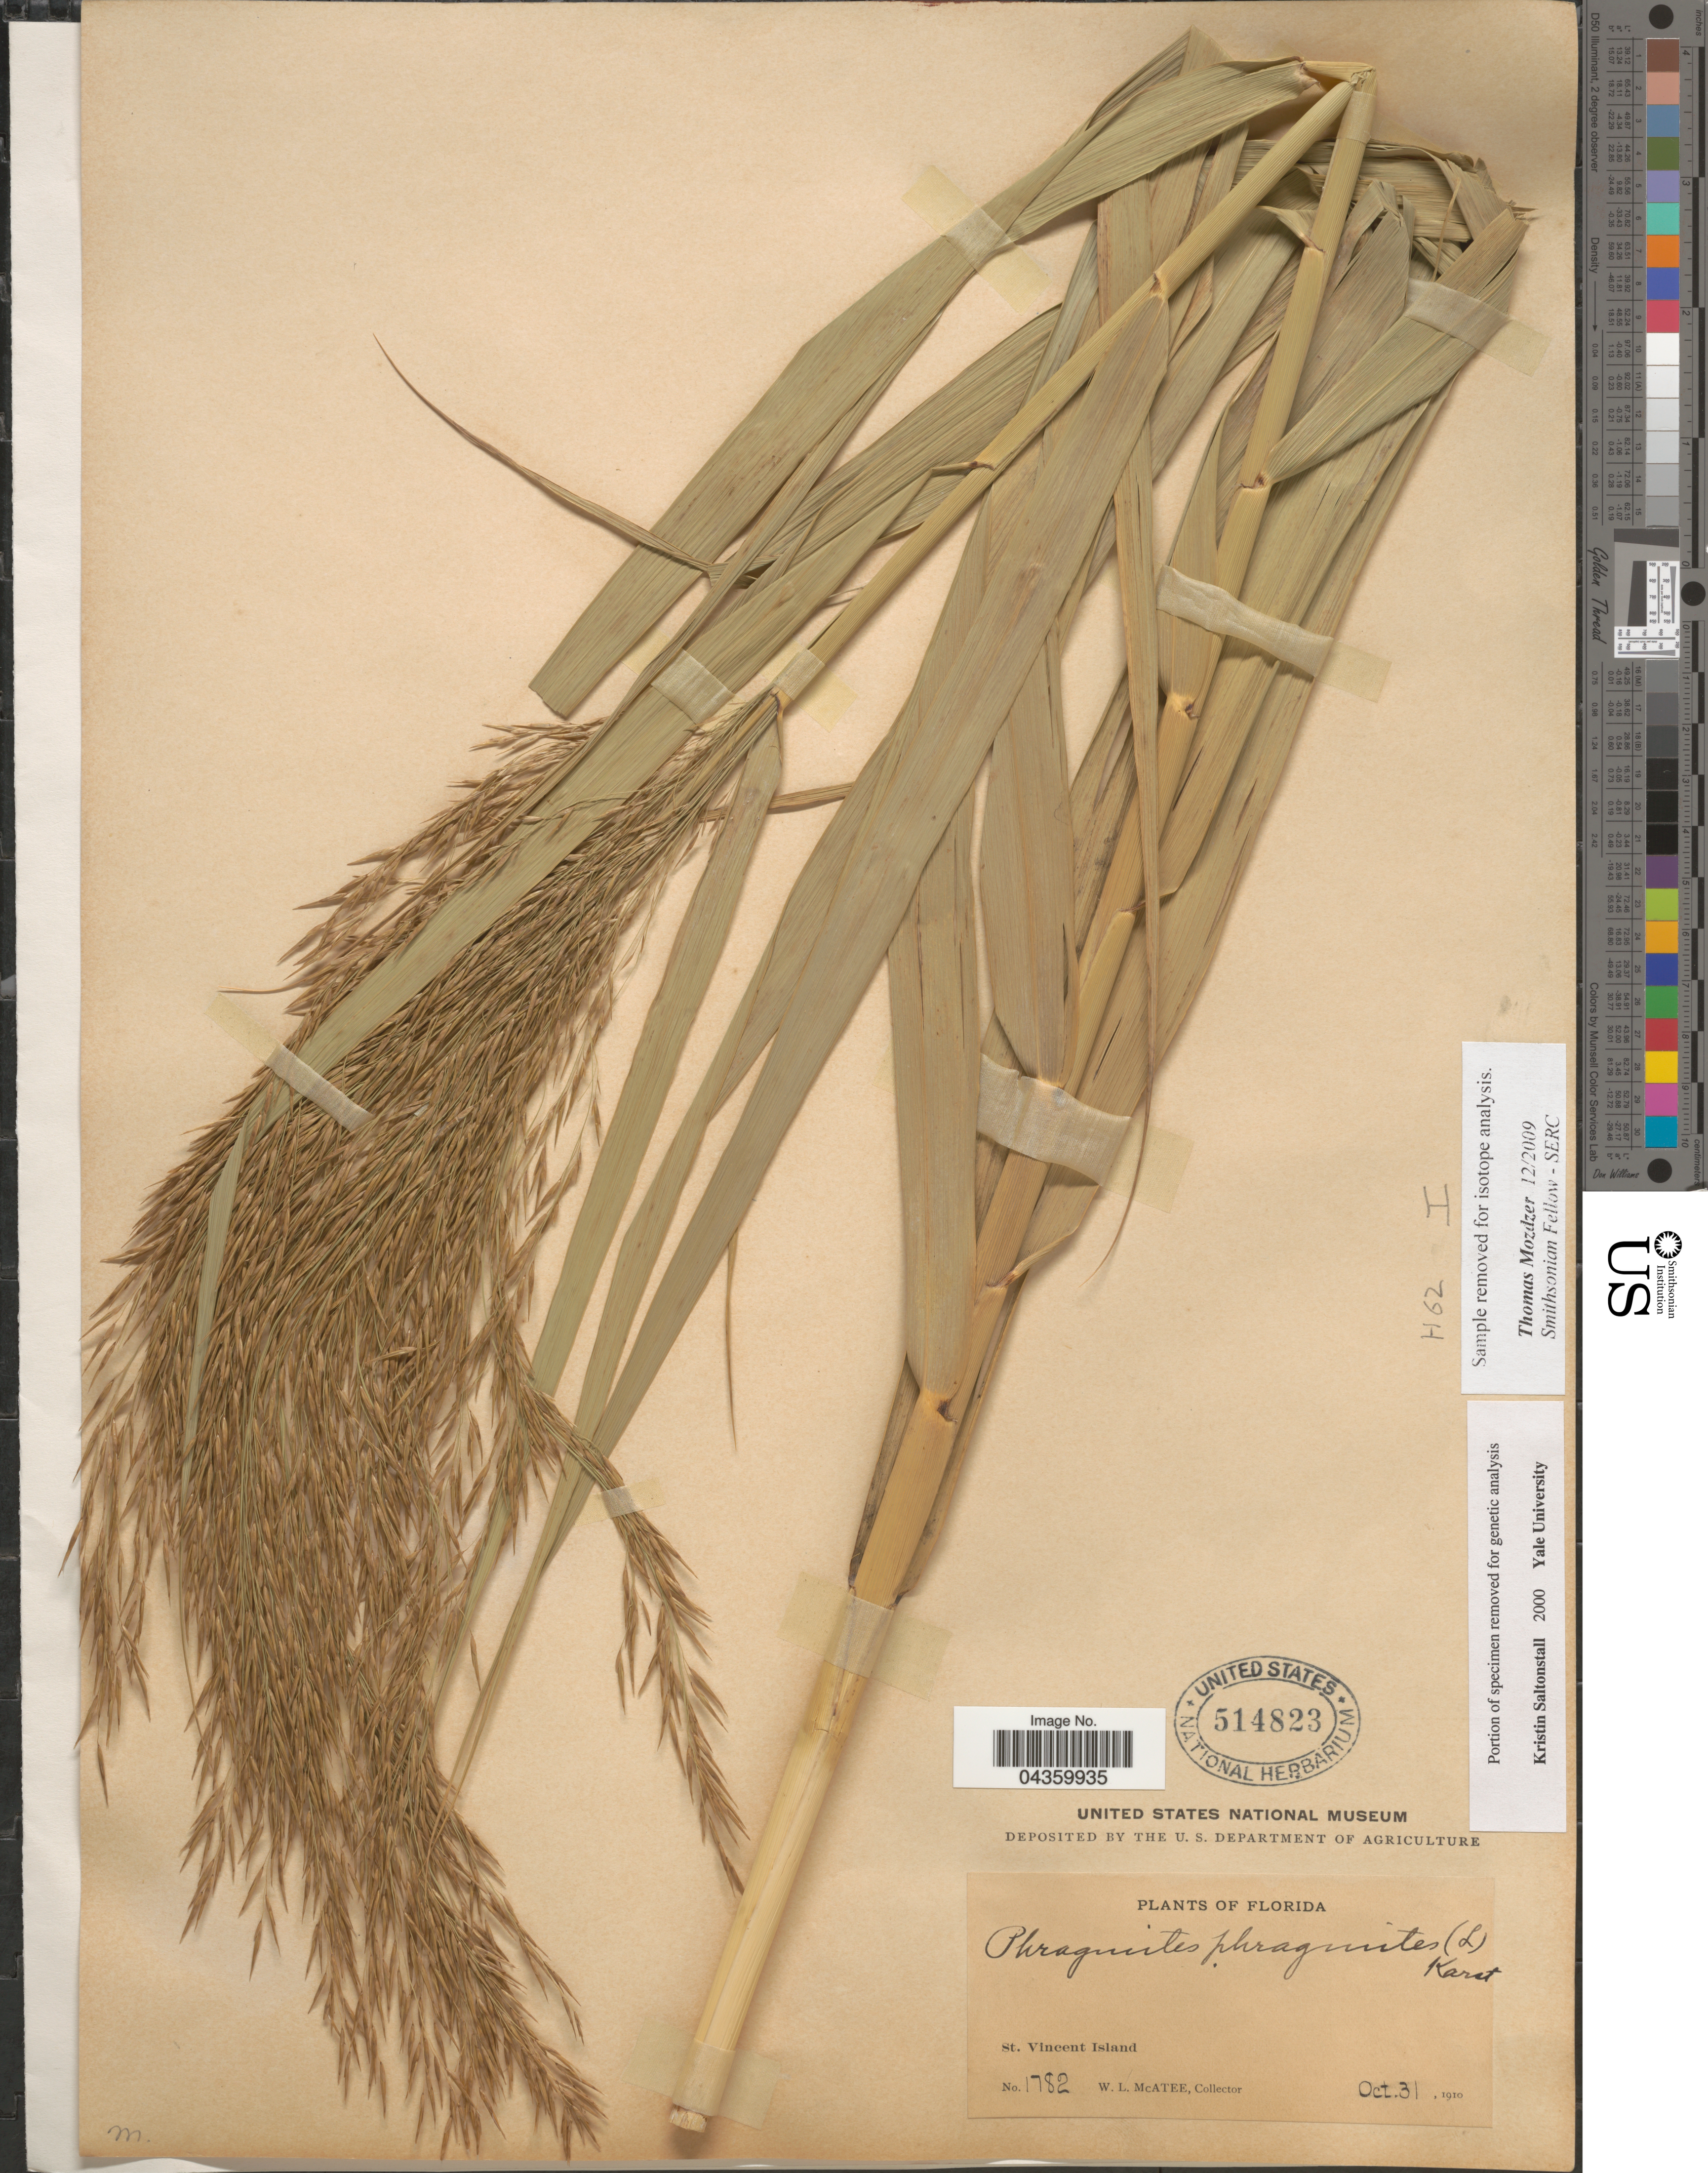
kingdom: Plantae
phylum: Tracheophyta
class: Liliopsida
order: Poales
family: Poaceae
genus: Phragmites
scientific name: Phragmites australis subsp. berlandieri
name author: (E. Fourn.) Saltonstall & Hauber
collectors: W. McAtee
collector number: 1782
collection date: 1910-10-31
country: United States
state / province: Florida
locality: St. Vincent Island.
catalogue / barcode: US 514823